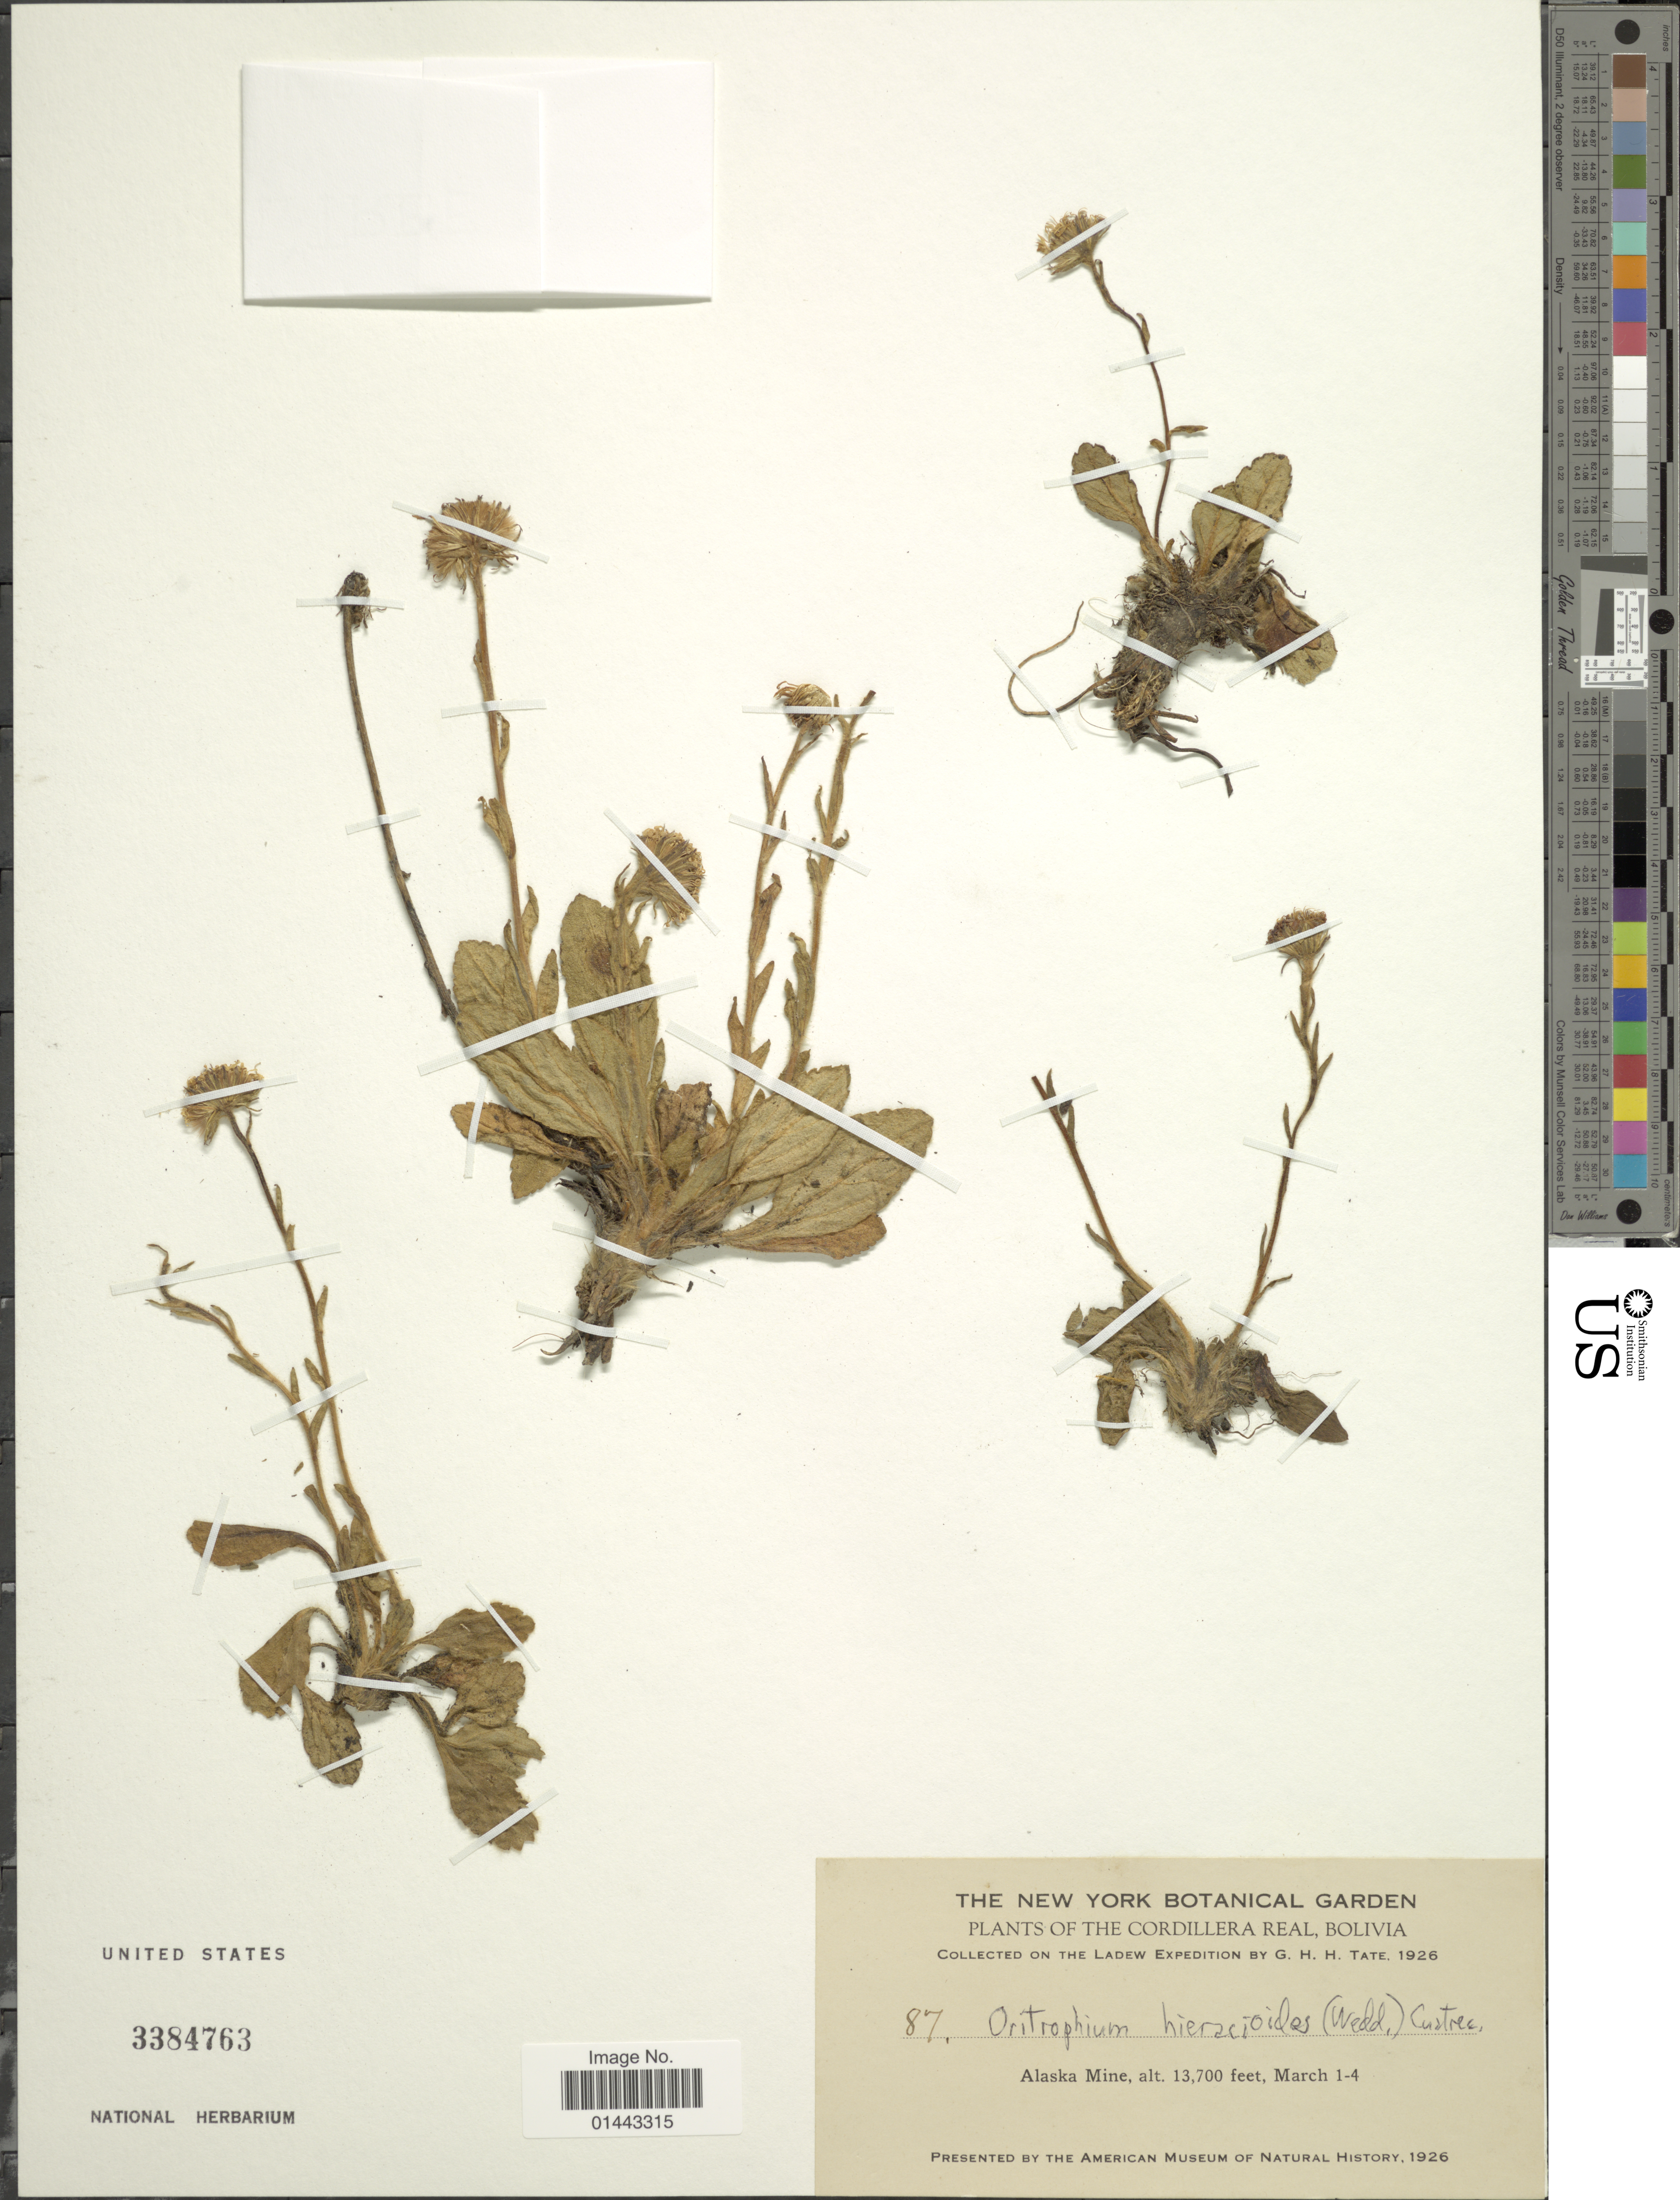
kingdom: Plantae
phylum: Tracheophyta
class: Magnoliopsida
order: Asterales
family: Asteraceae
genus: Oritrophium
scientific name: Oritrophium hieracioides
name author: (Wedd.) Cuatrec.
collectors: G. H. H.Tate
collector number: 87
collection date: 1926-03-01/1926-03-04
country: Bolivia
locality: Cordillera Real, Alaska Mine.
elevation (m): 4176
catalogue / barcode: US 3384763